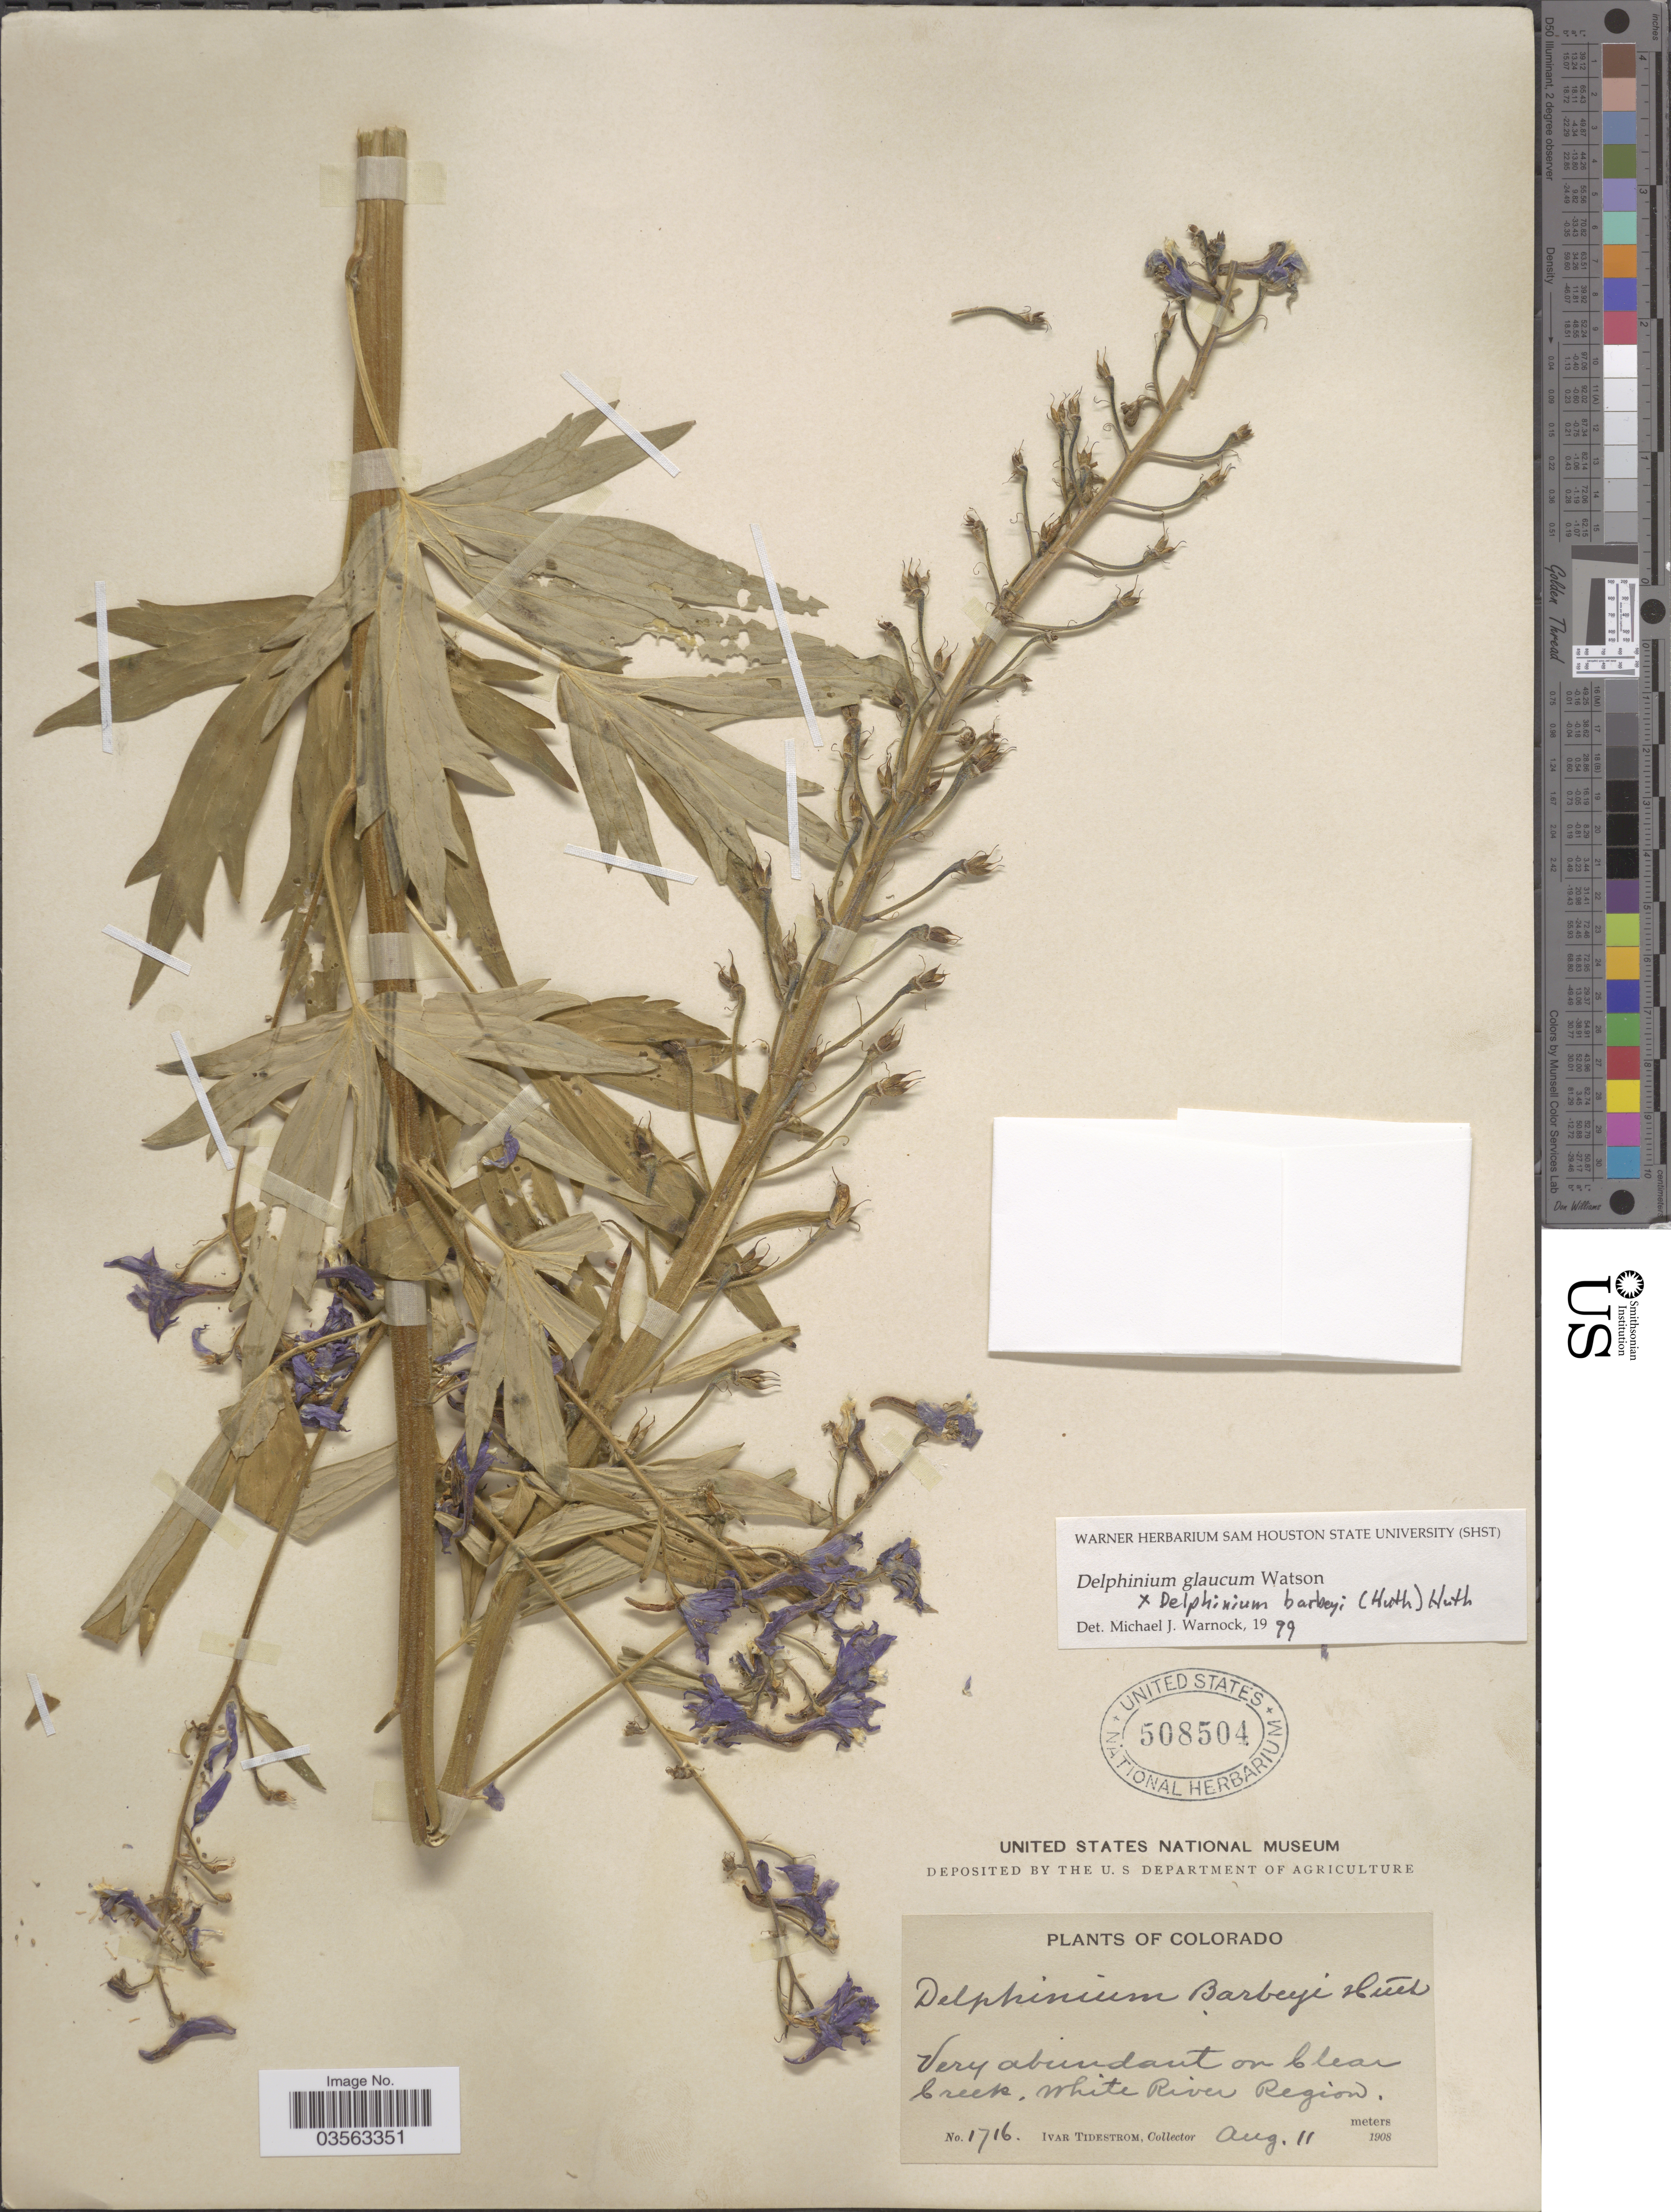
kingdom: Plantae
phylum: Tracheophyta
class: Magnoliopsida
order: Ranunculales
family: Ranunculaceae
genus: Delphinium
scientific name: Delphinium glaucum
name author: S. Watson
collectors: I. F. Tidestrom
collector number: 1716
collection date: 1908-08-11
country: United States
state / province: Colorado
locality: Very abundant on Clear Creek, White River Region.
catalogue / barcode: US 508504